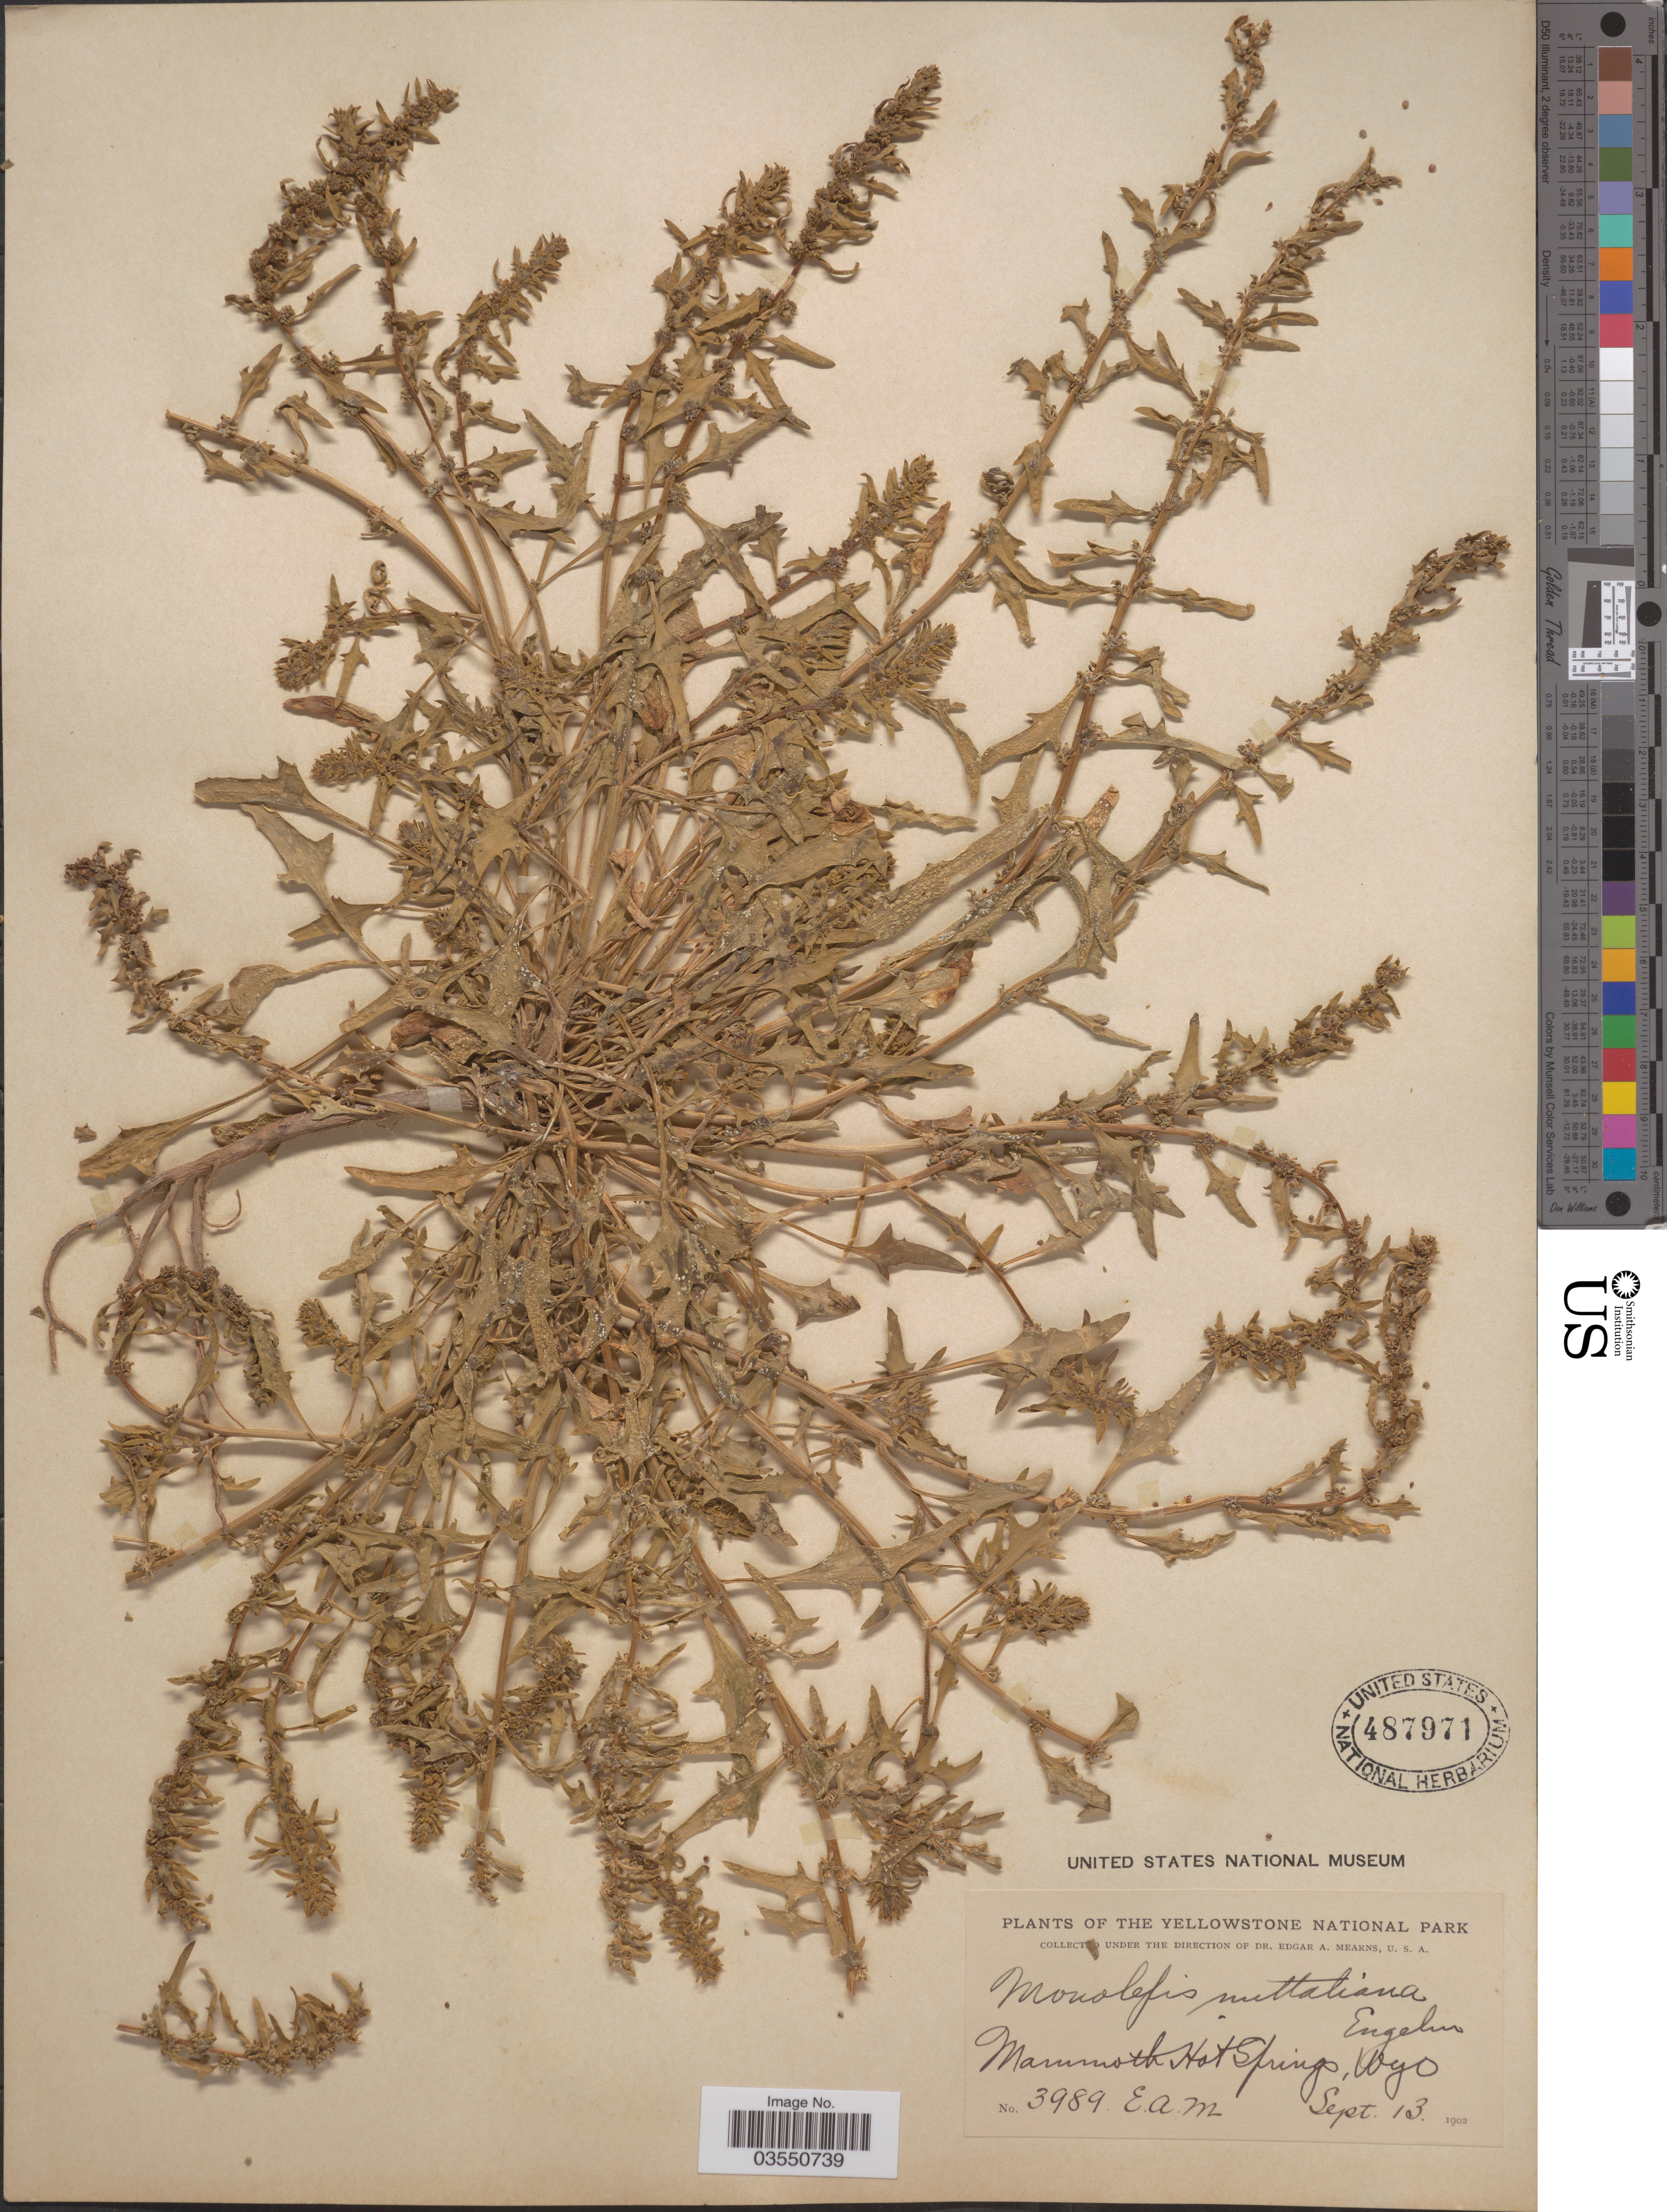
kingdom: Plantae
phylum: Tracheophyta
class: Magnoliopsida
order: Caryophyllales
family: Amaranthaceae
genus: Blitum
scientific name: Blitum nuttallianum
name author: Schult.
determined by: U.S. National Herbarium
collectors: E. A. Mearns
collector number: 3989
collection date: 1902-09-13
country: United States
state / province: Wyoming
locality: Yellowstone National Park. Mammoth Hot Springs.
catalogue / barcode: US 487971